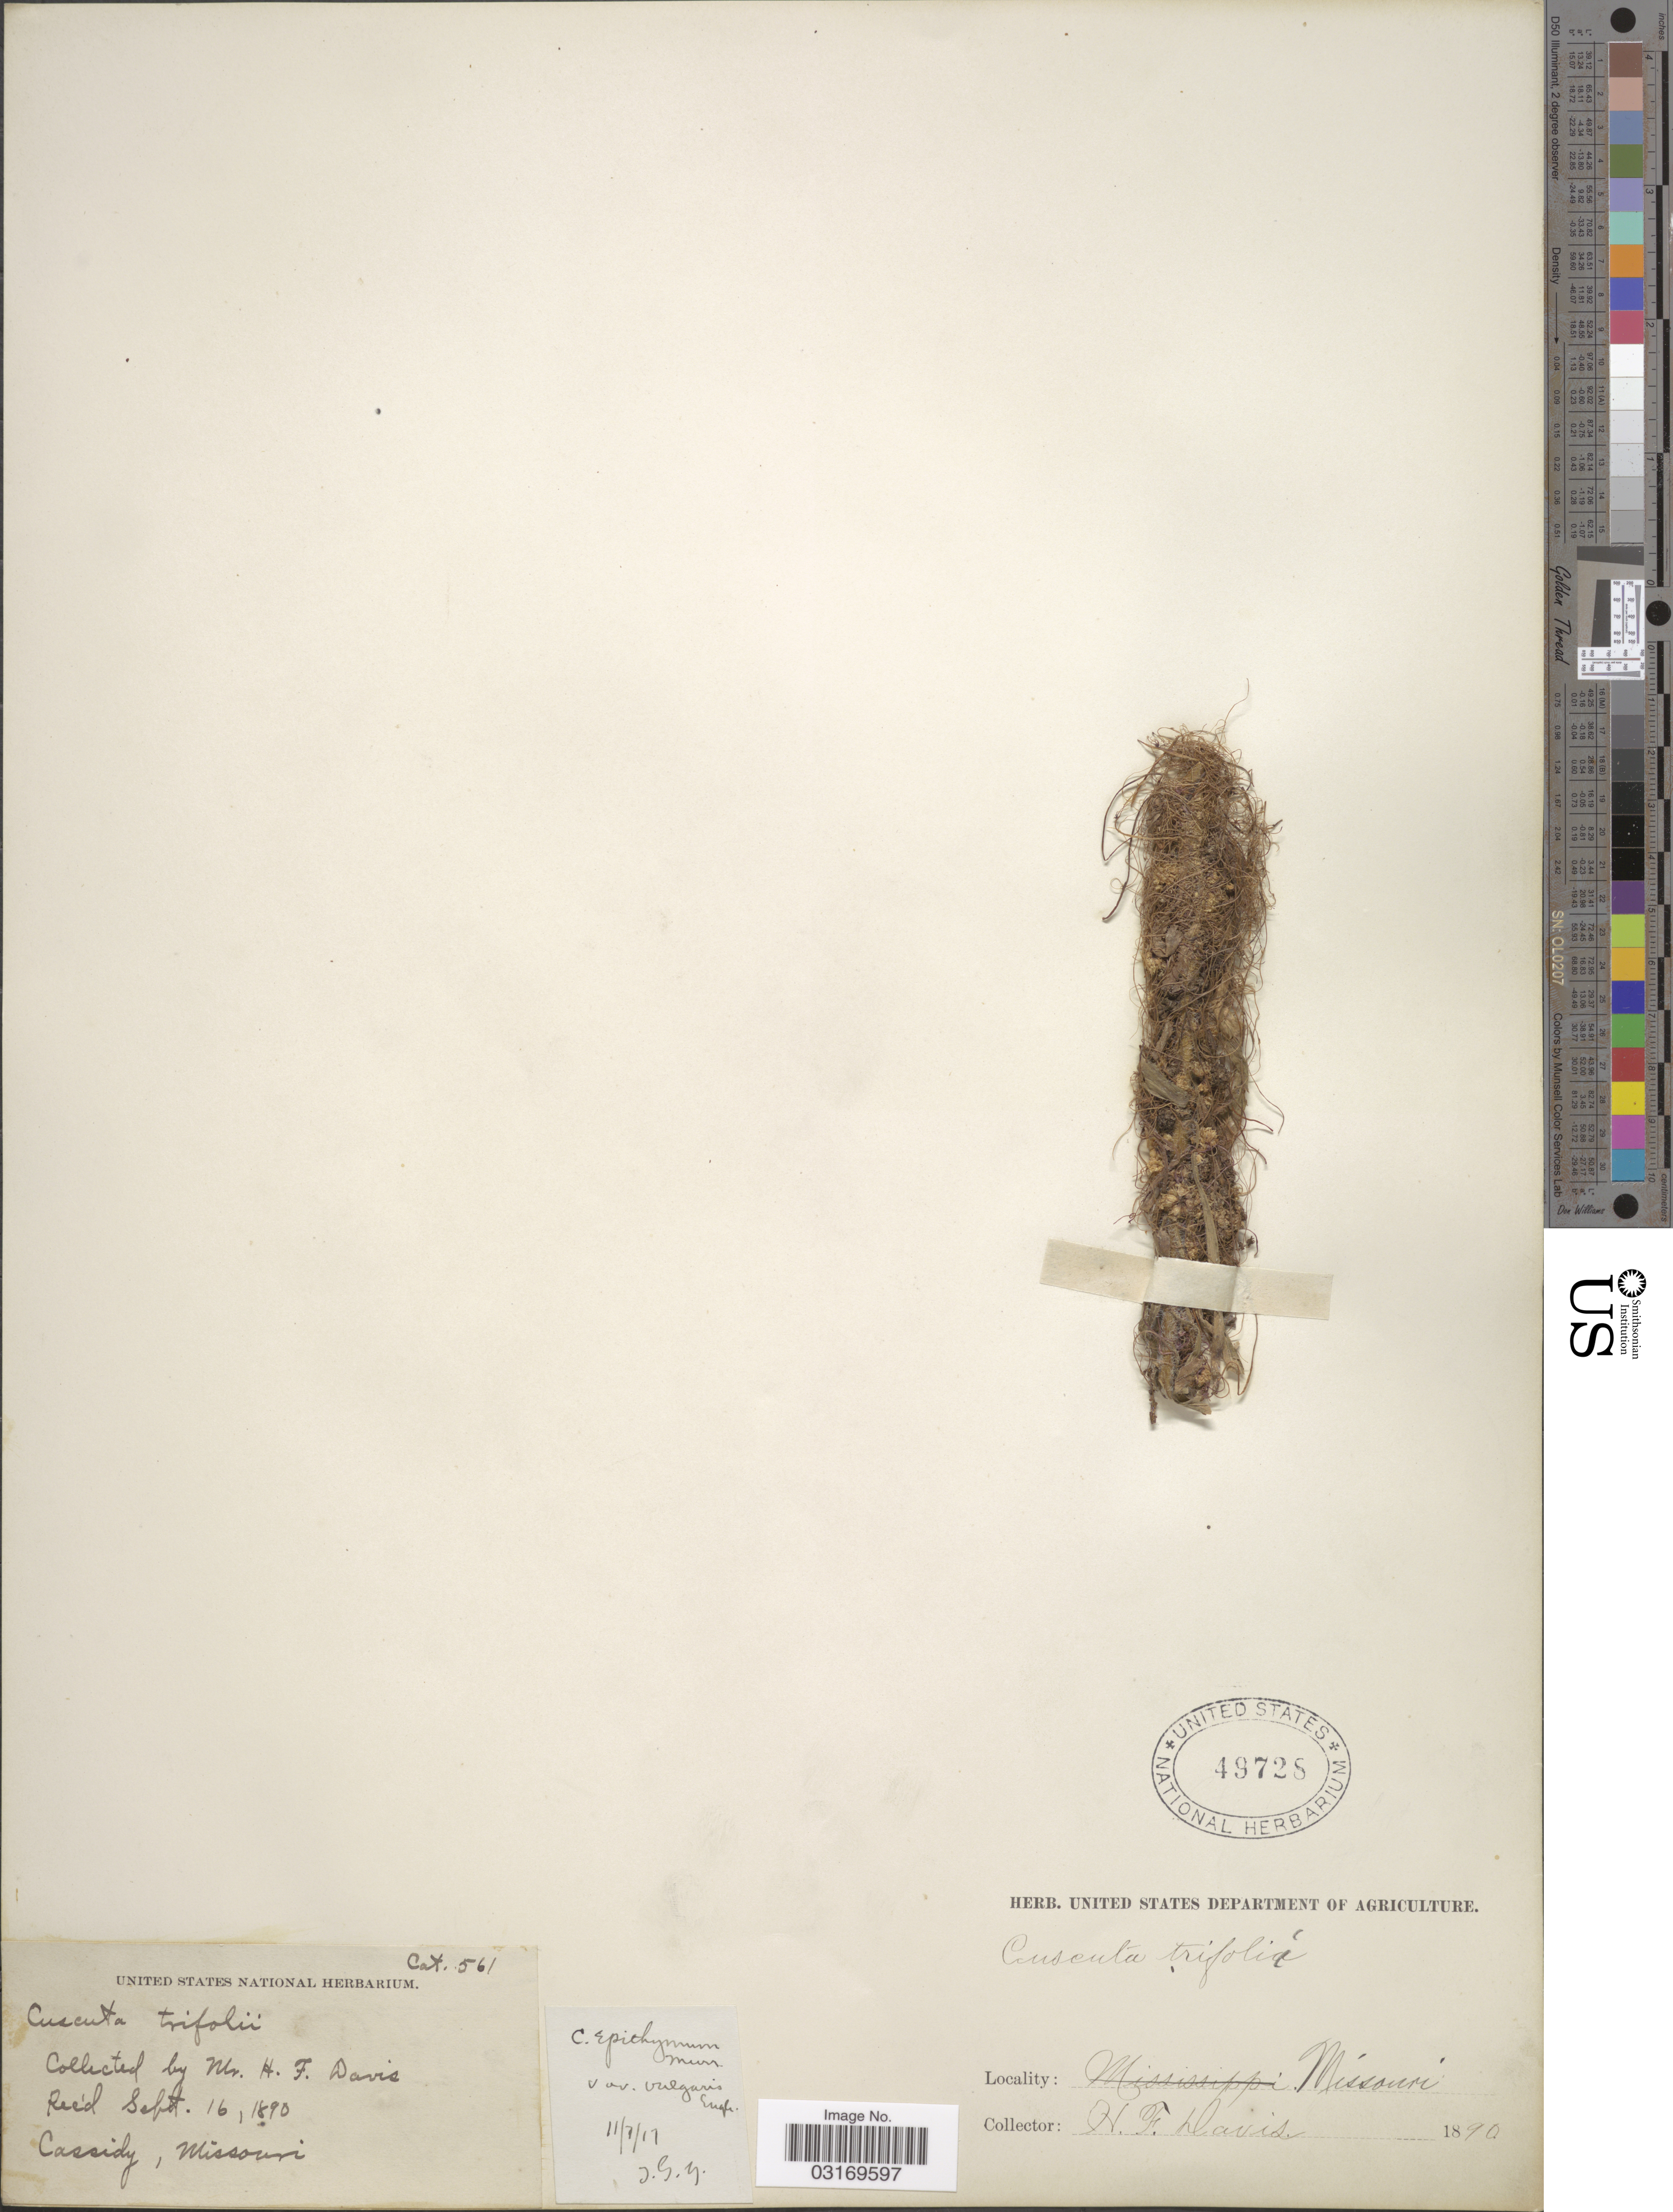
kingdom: Plantae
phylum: Tracheophyta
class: Magnoliopsida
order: Solanales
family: Convolvulaceae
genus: Cuscuta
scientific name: Cuscuta epithymum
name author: Murray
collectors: H. Davis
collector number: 561?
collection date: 1890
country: United States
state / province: Missouri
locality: Cassidy.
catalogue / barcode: US 49728